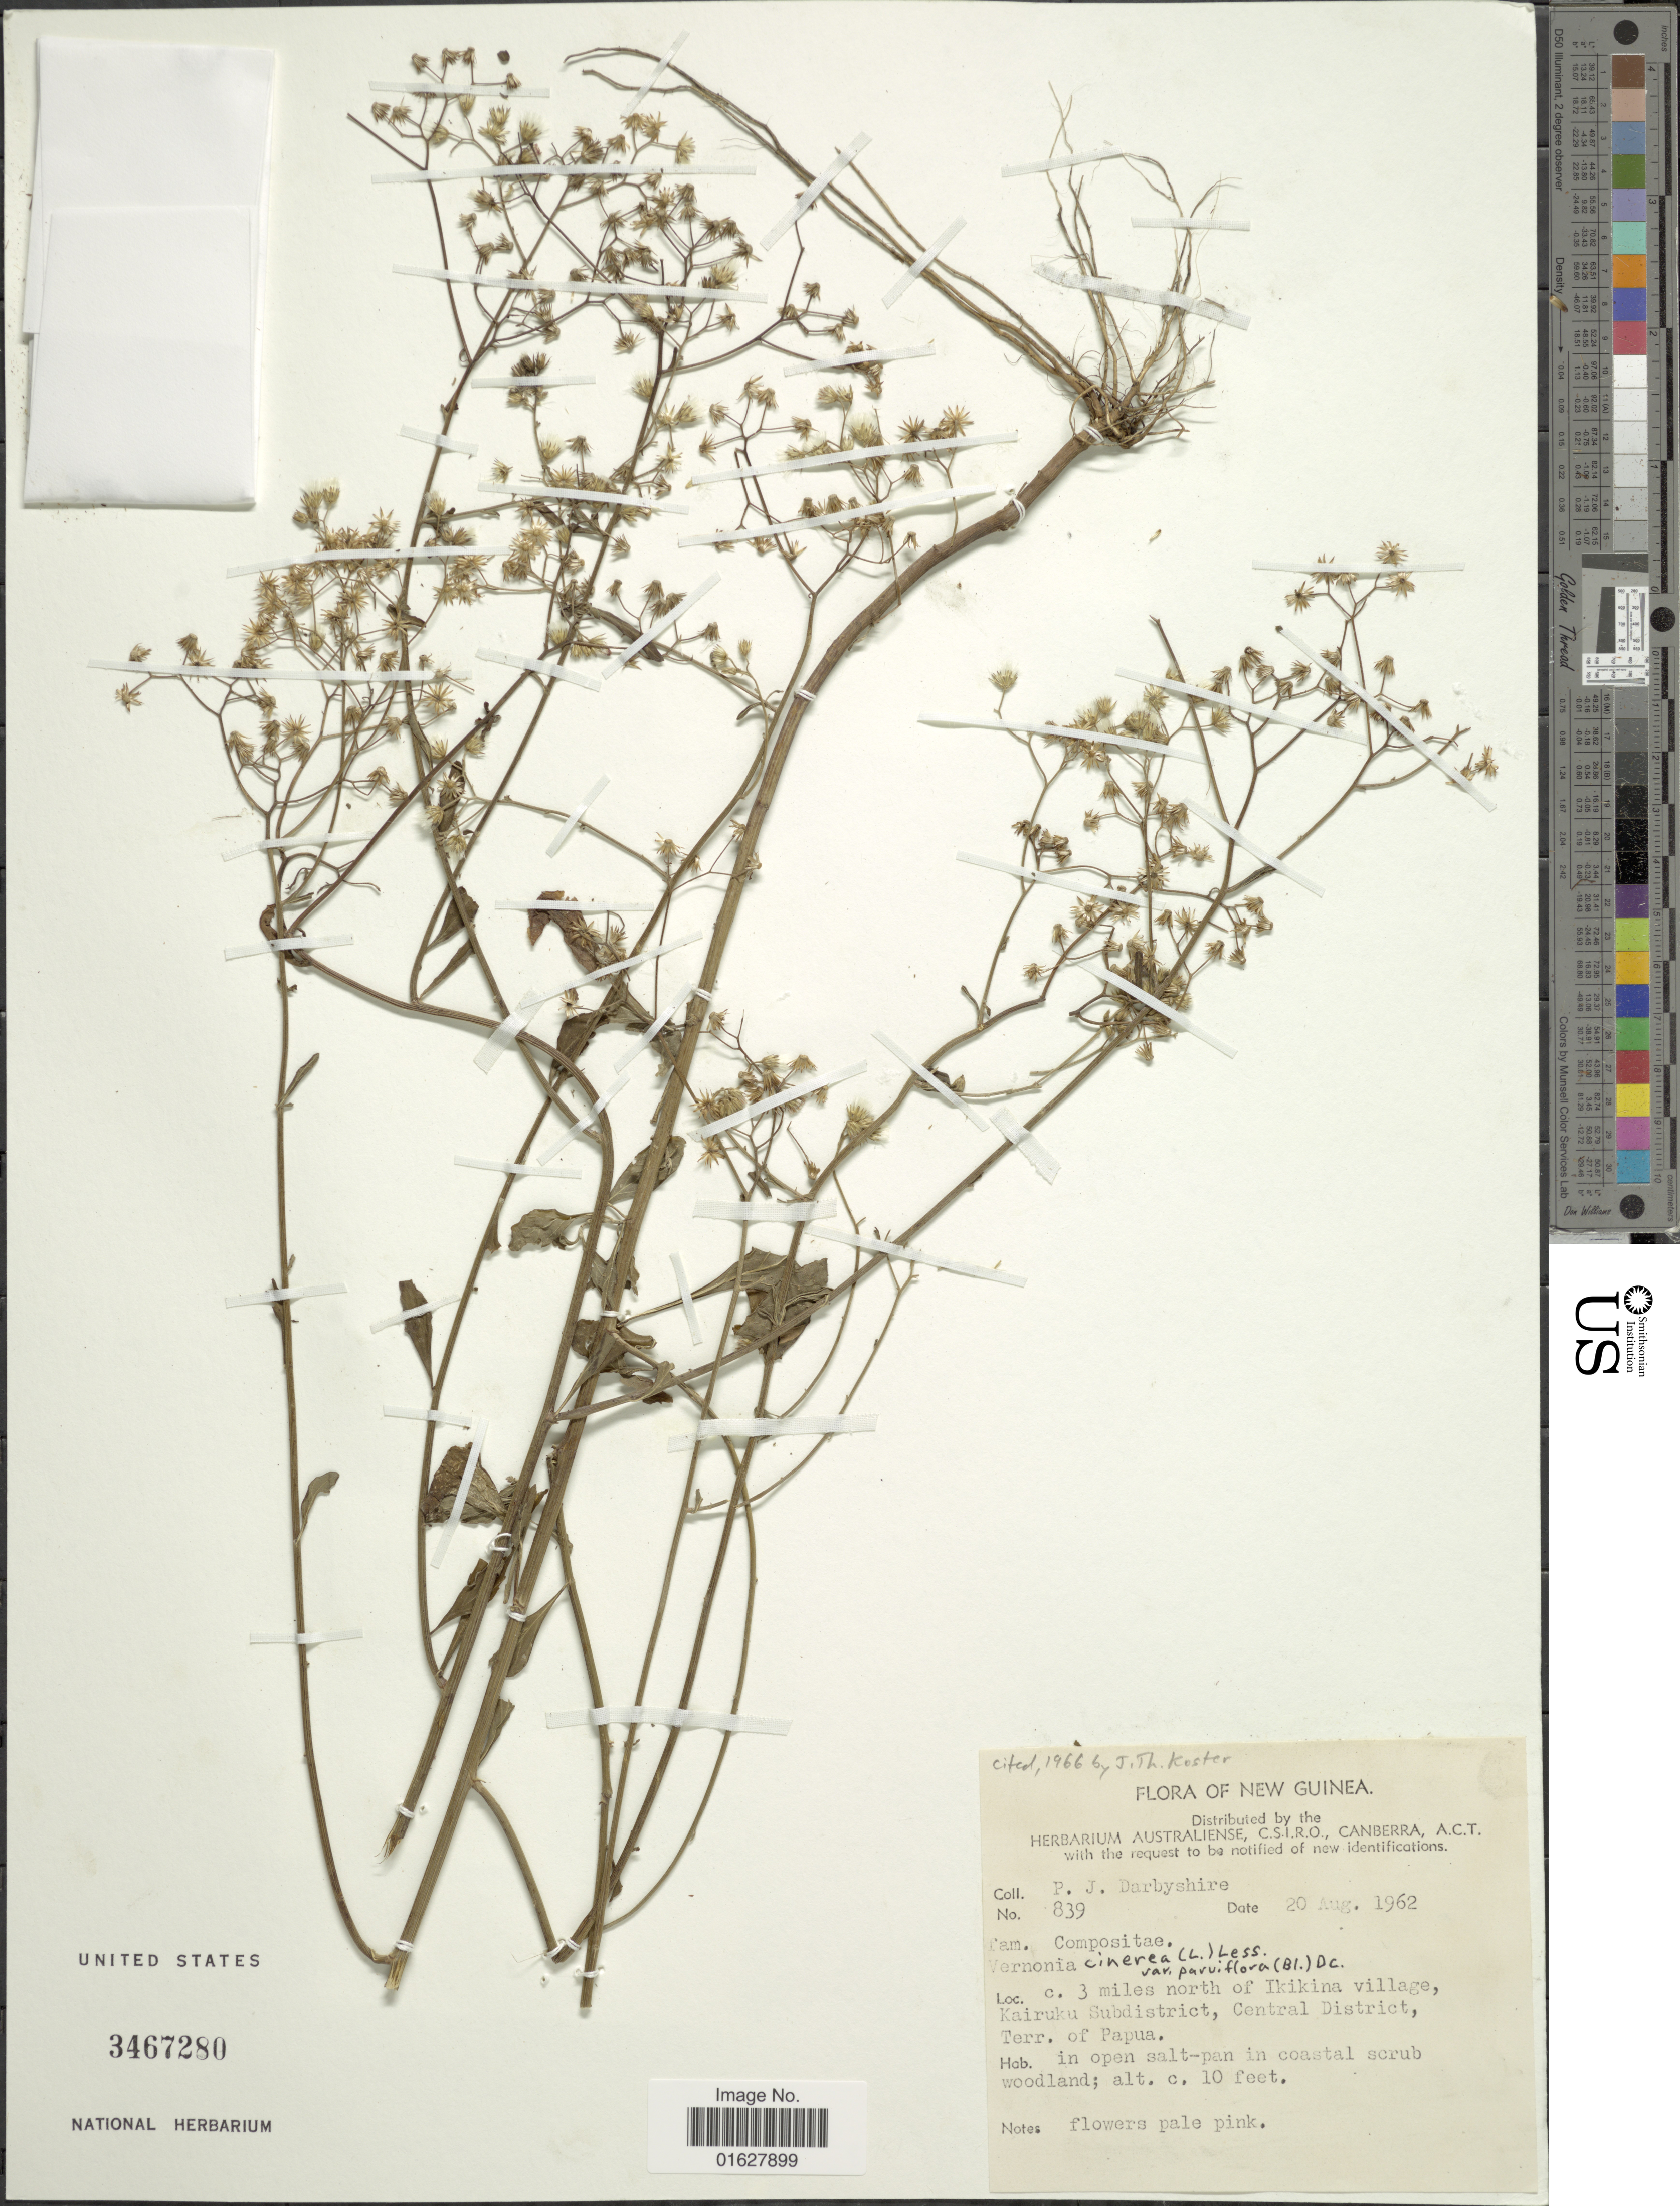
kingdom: Plantae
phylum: Tracheophyta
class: Magnoliopsida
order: Asterales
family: Asteraceae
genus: Cyanthillium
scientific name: Cyanthillium cinereum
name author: (L.) H. Rob.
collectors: P. Darbyshire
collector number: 839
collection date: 1962-08-20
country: Papua New Guinea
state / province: Central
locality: New Guinea. c. 3 miles north of Ikikina village, Kairuku Subdistrict, Central District, Terr. of Papua. In open salt-pan in coastal scrub woodland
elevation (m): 3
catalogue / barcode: US 3467280